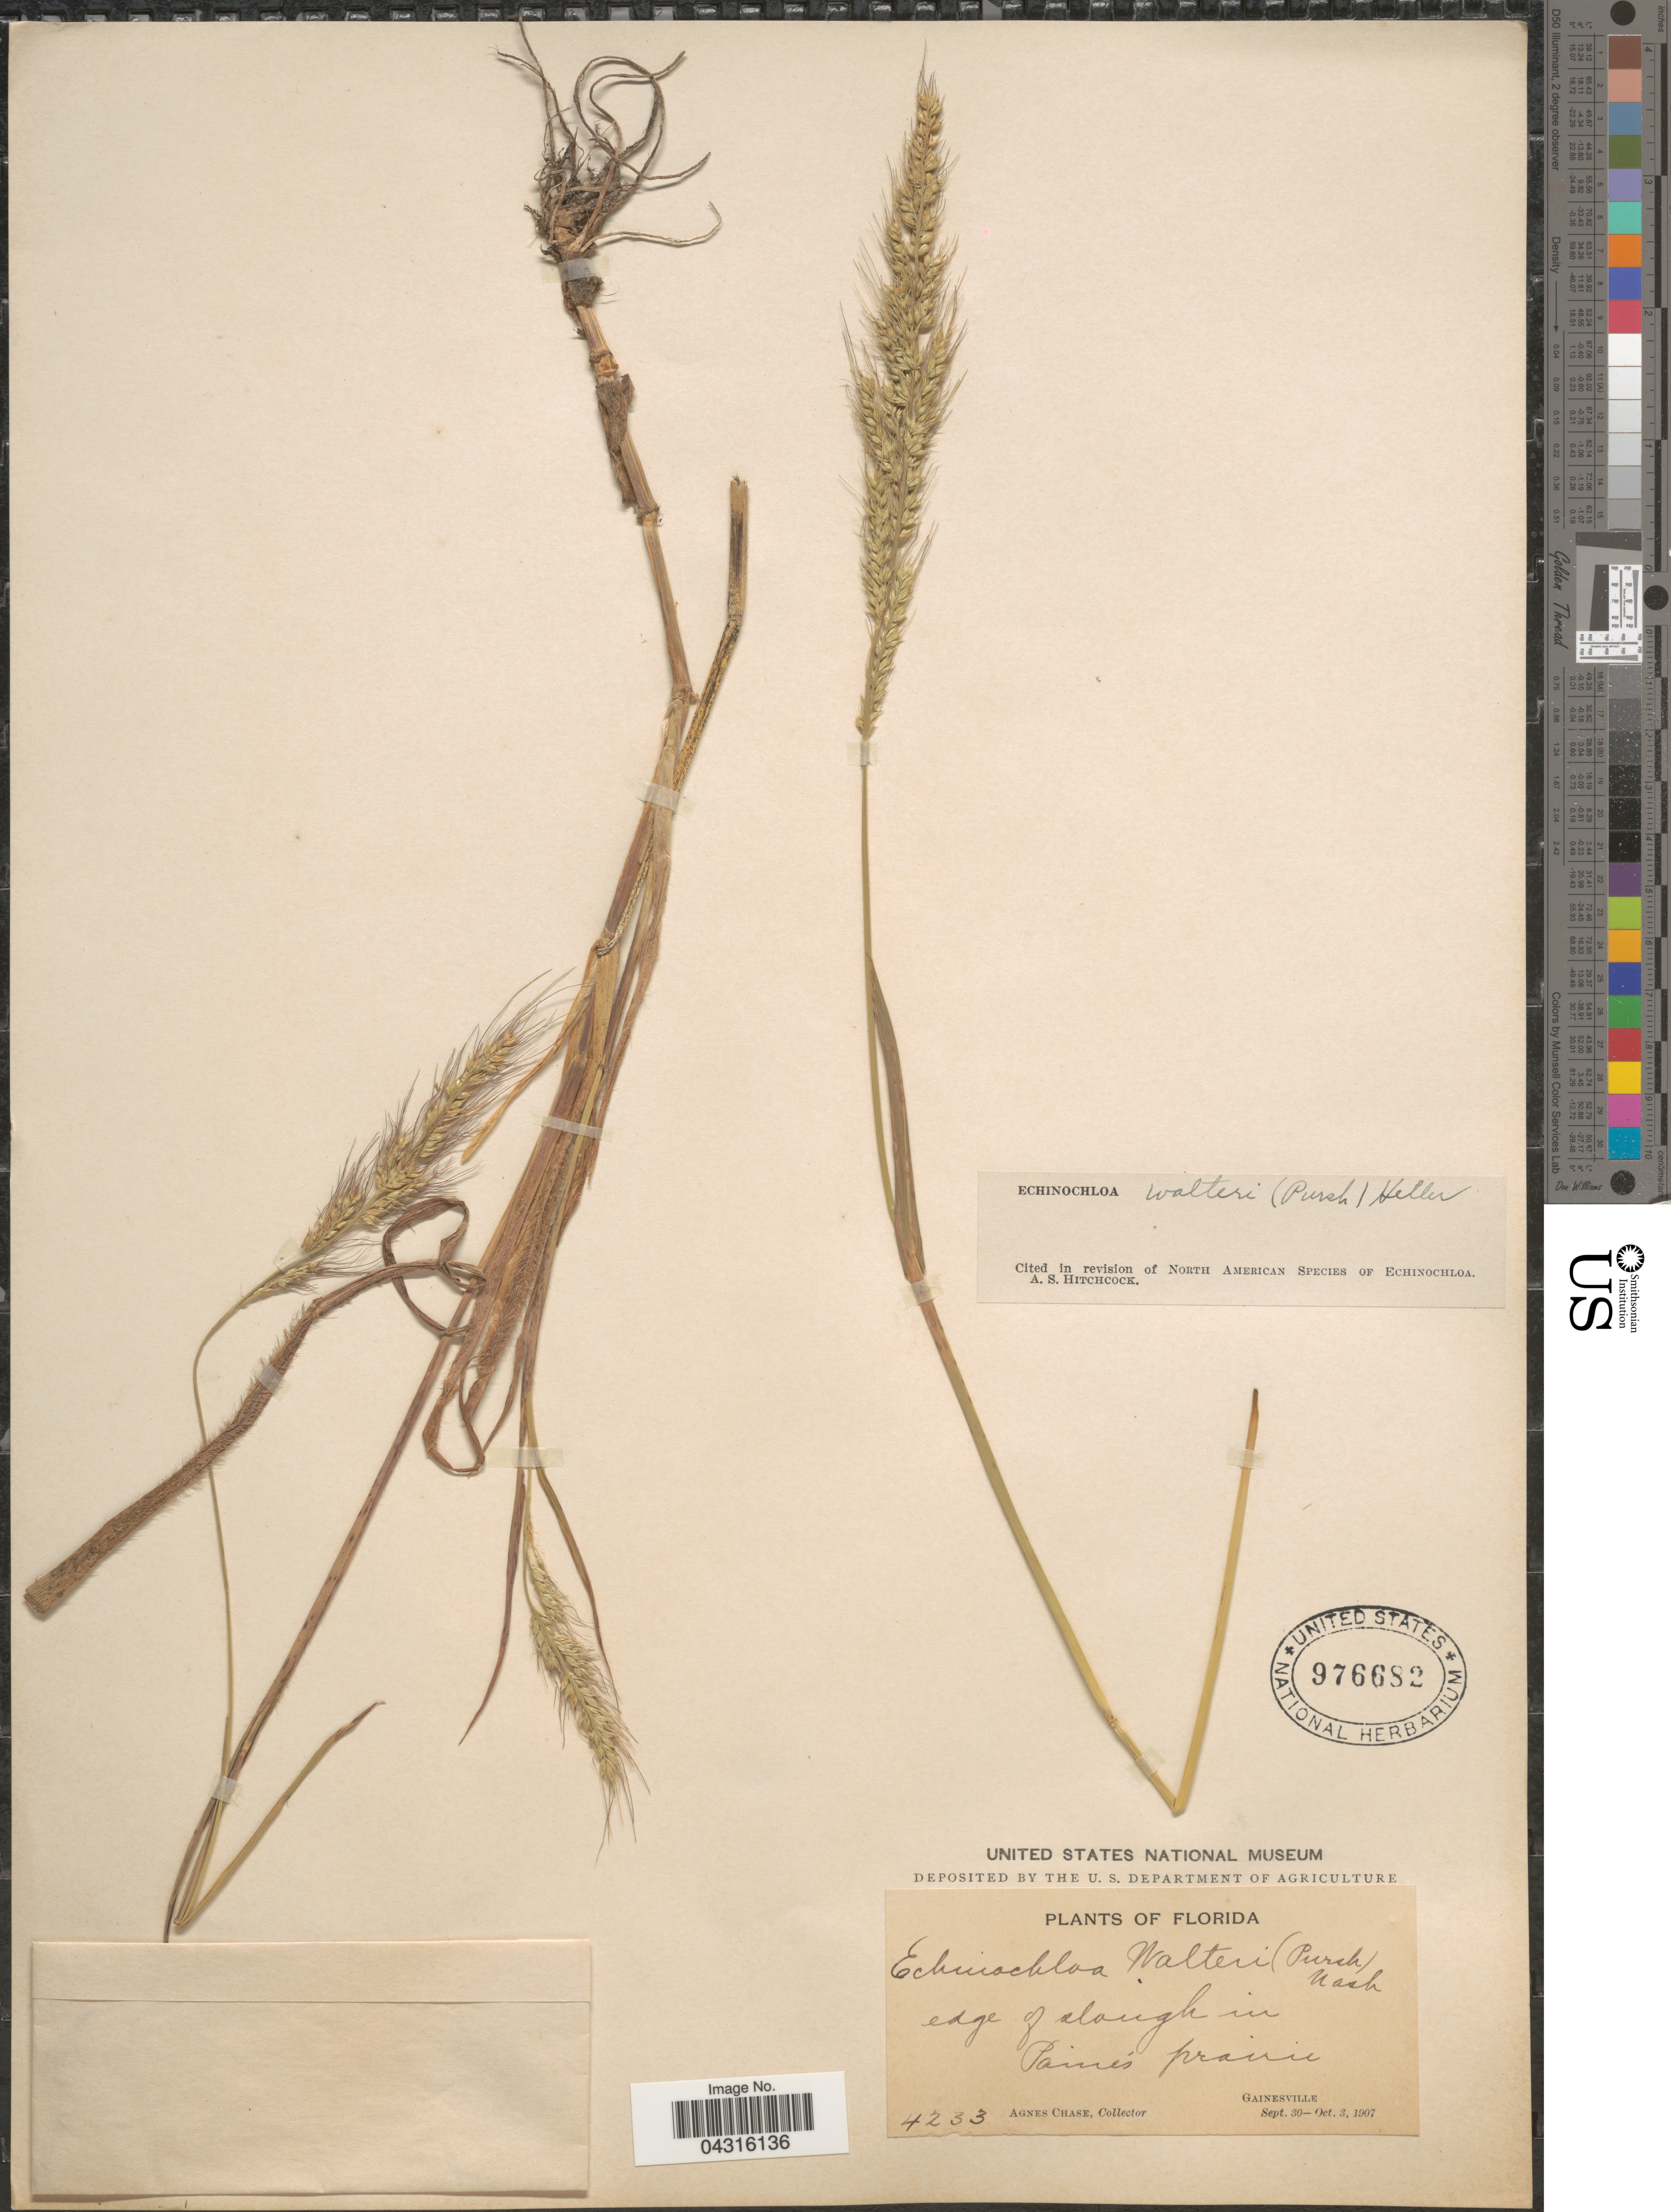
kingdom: Plantae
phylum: Tracheophyta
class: Liliopsida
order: Poales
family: Poaceae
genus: Echinochloa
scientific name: Echinochloa walteri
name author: (Pursh) A. Heller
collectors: A. Chase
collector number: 4233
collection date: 1907-09-30/1907-10-03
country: United States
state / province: Florida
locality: Edge of slough in Paine's prairie. Gainesville.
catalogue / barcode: US 976682